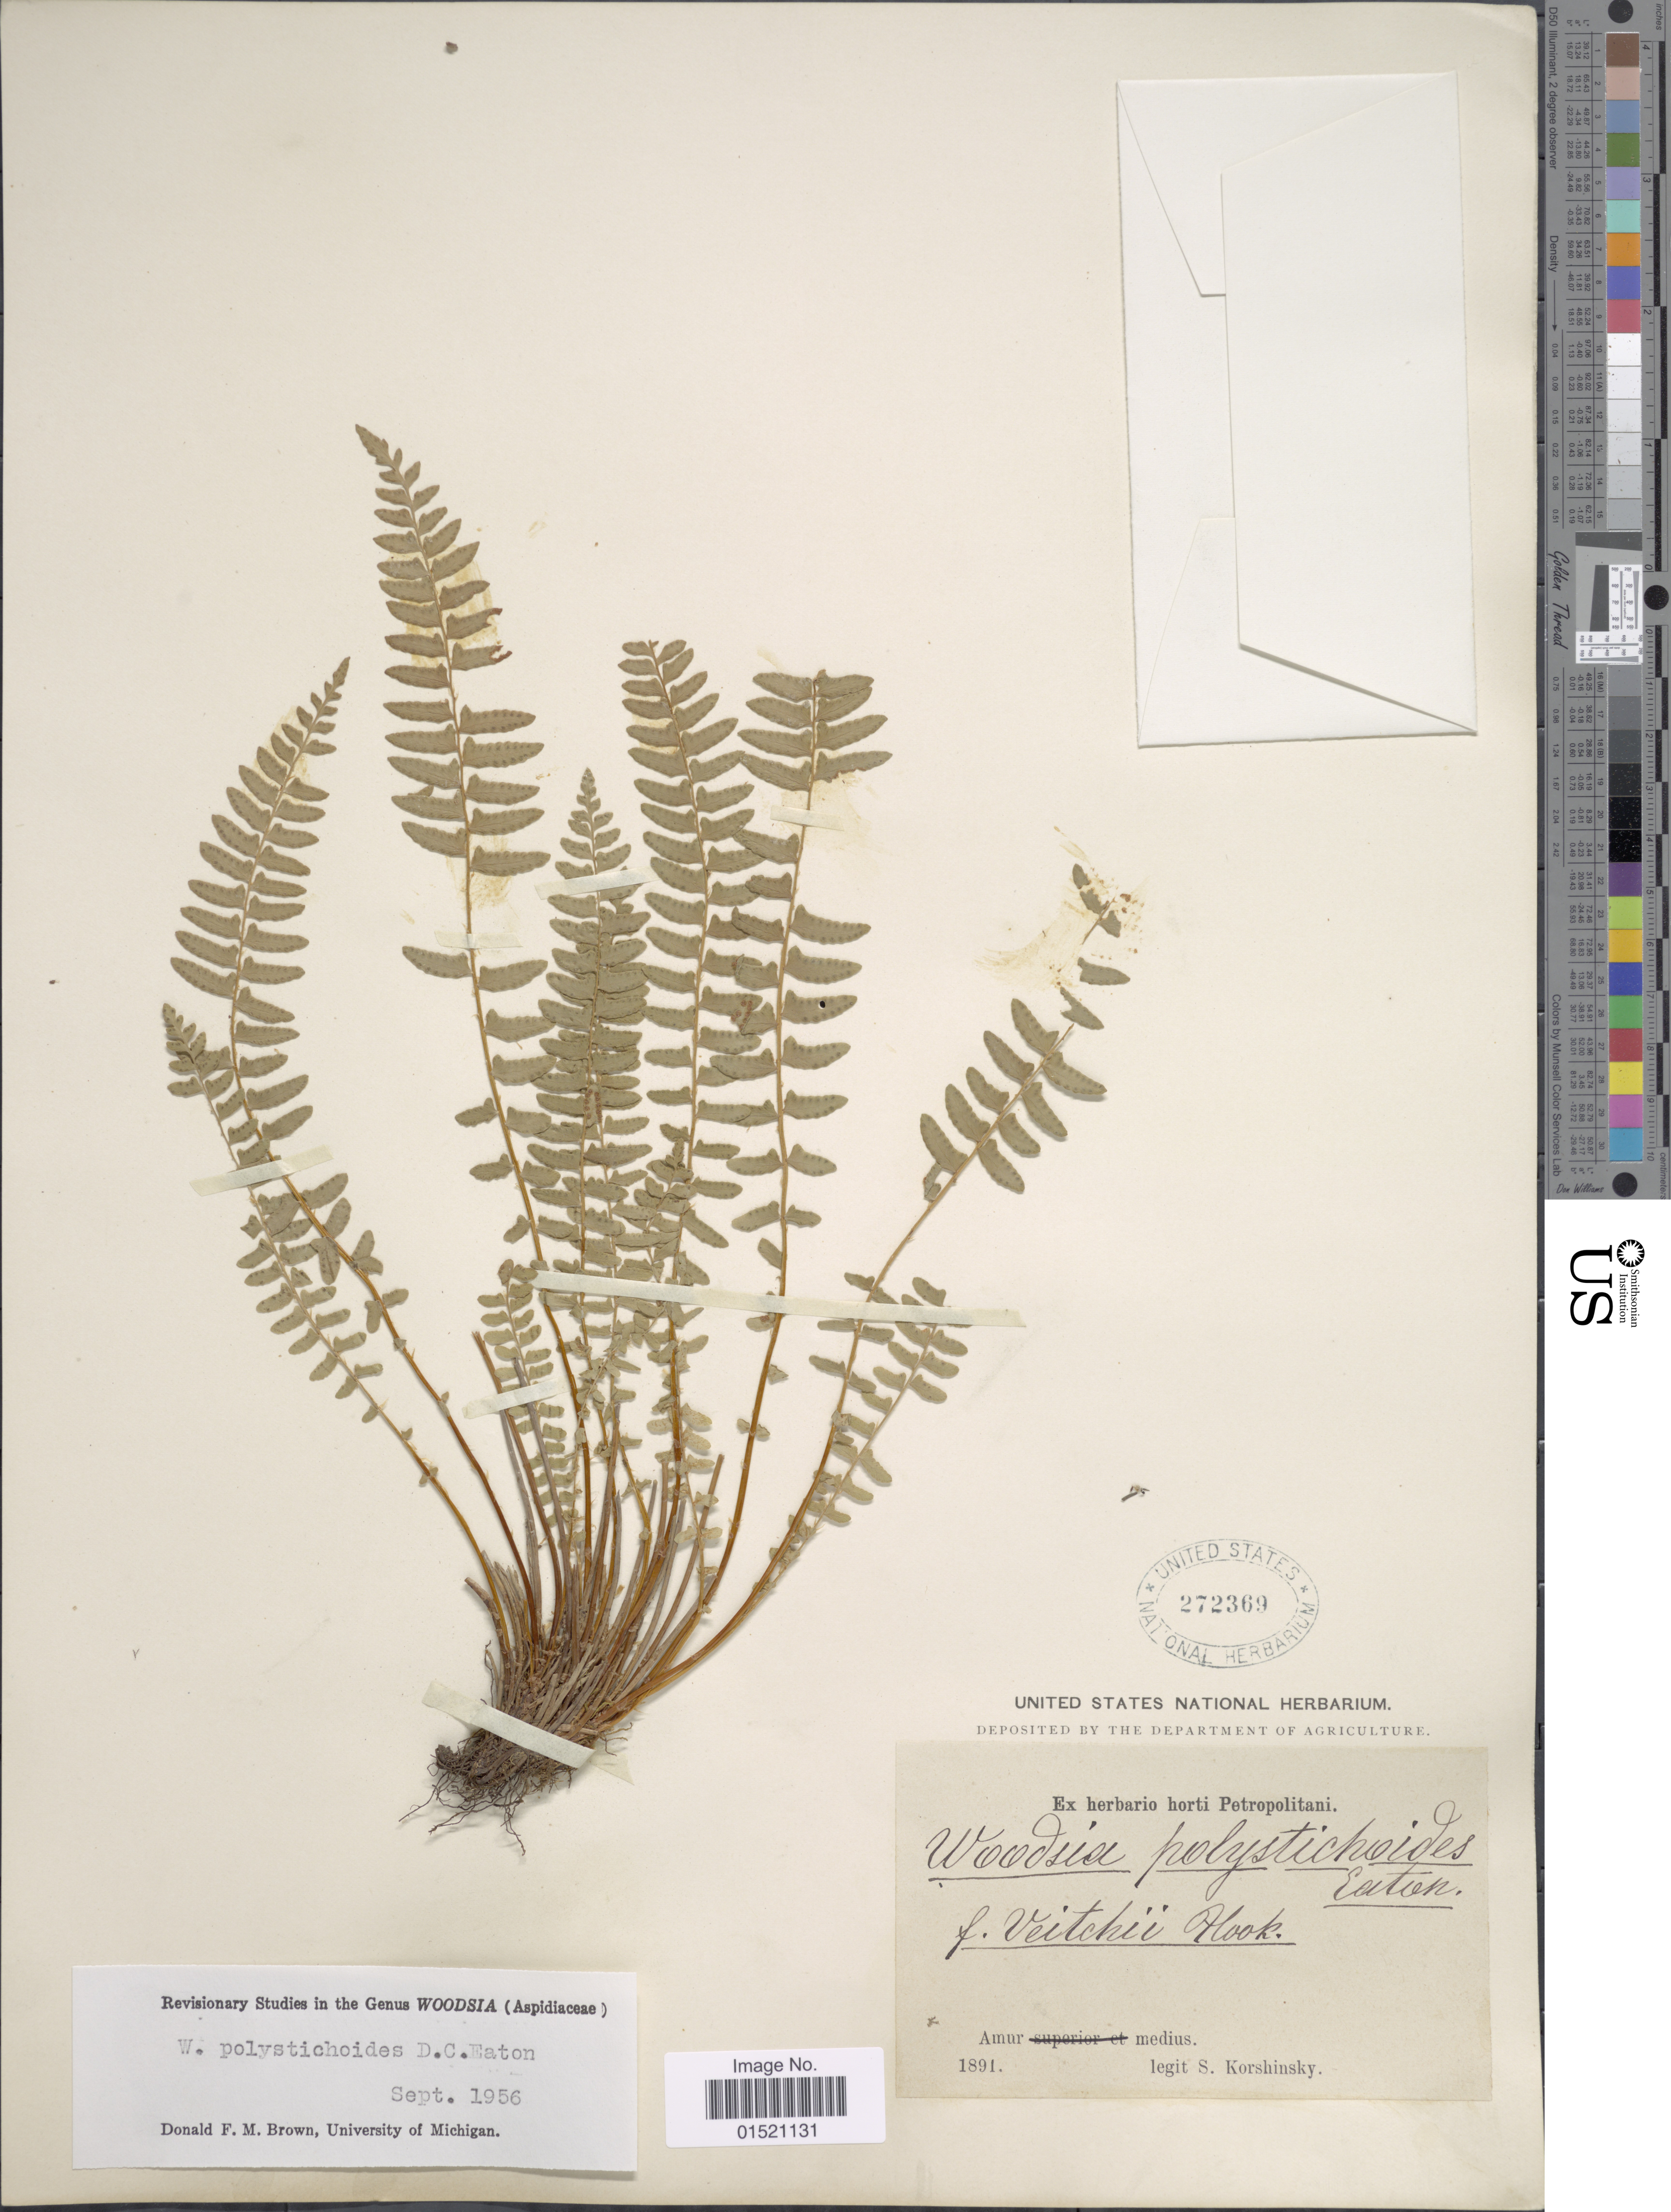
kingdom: Plantae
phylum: Tracheophyta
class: Polypodiopsida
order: Polypodiales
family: Woodsiaceae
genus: Woodsia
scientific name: Woodsia polystichoides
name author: D.C. Eaton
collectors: S. I. Korshinsky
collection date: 1891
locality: Amur medius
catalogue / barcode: US 272369